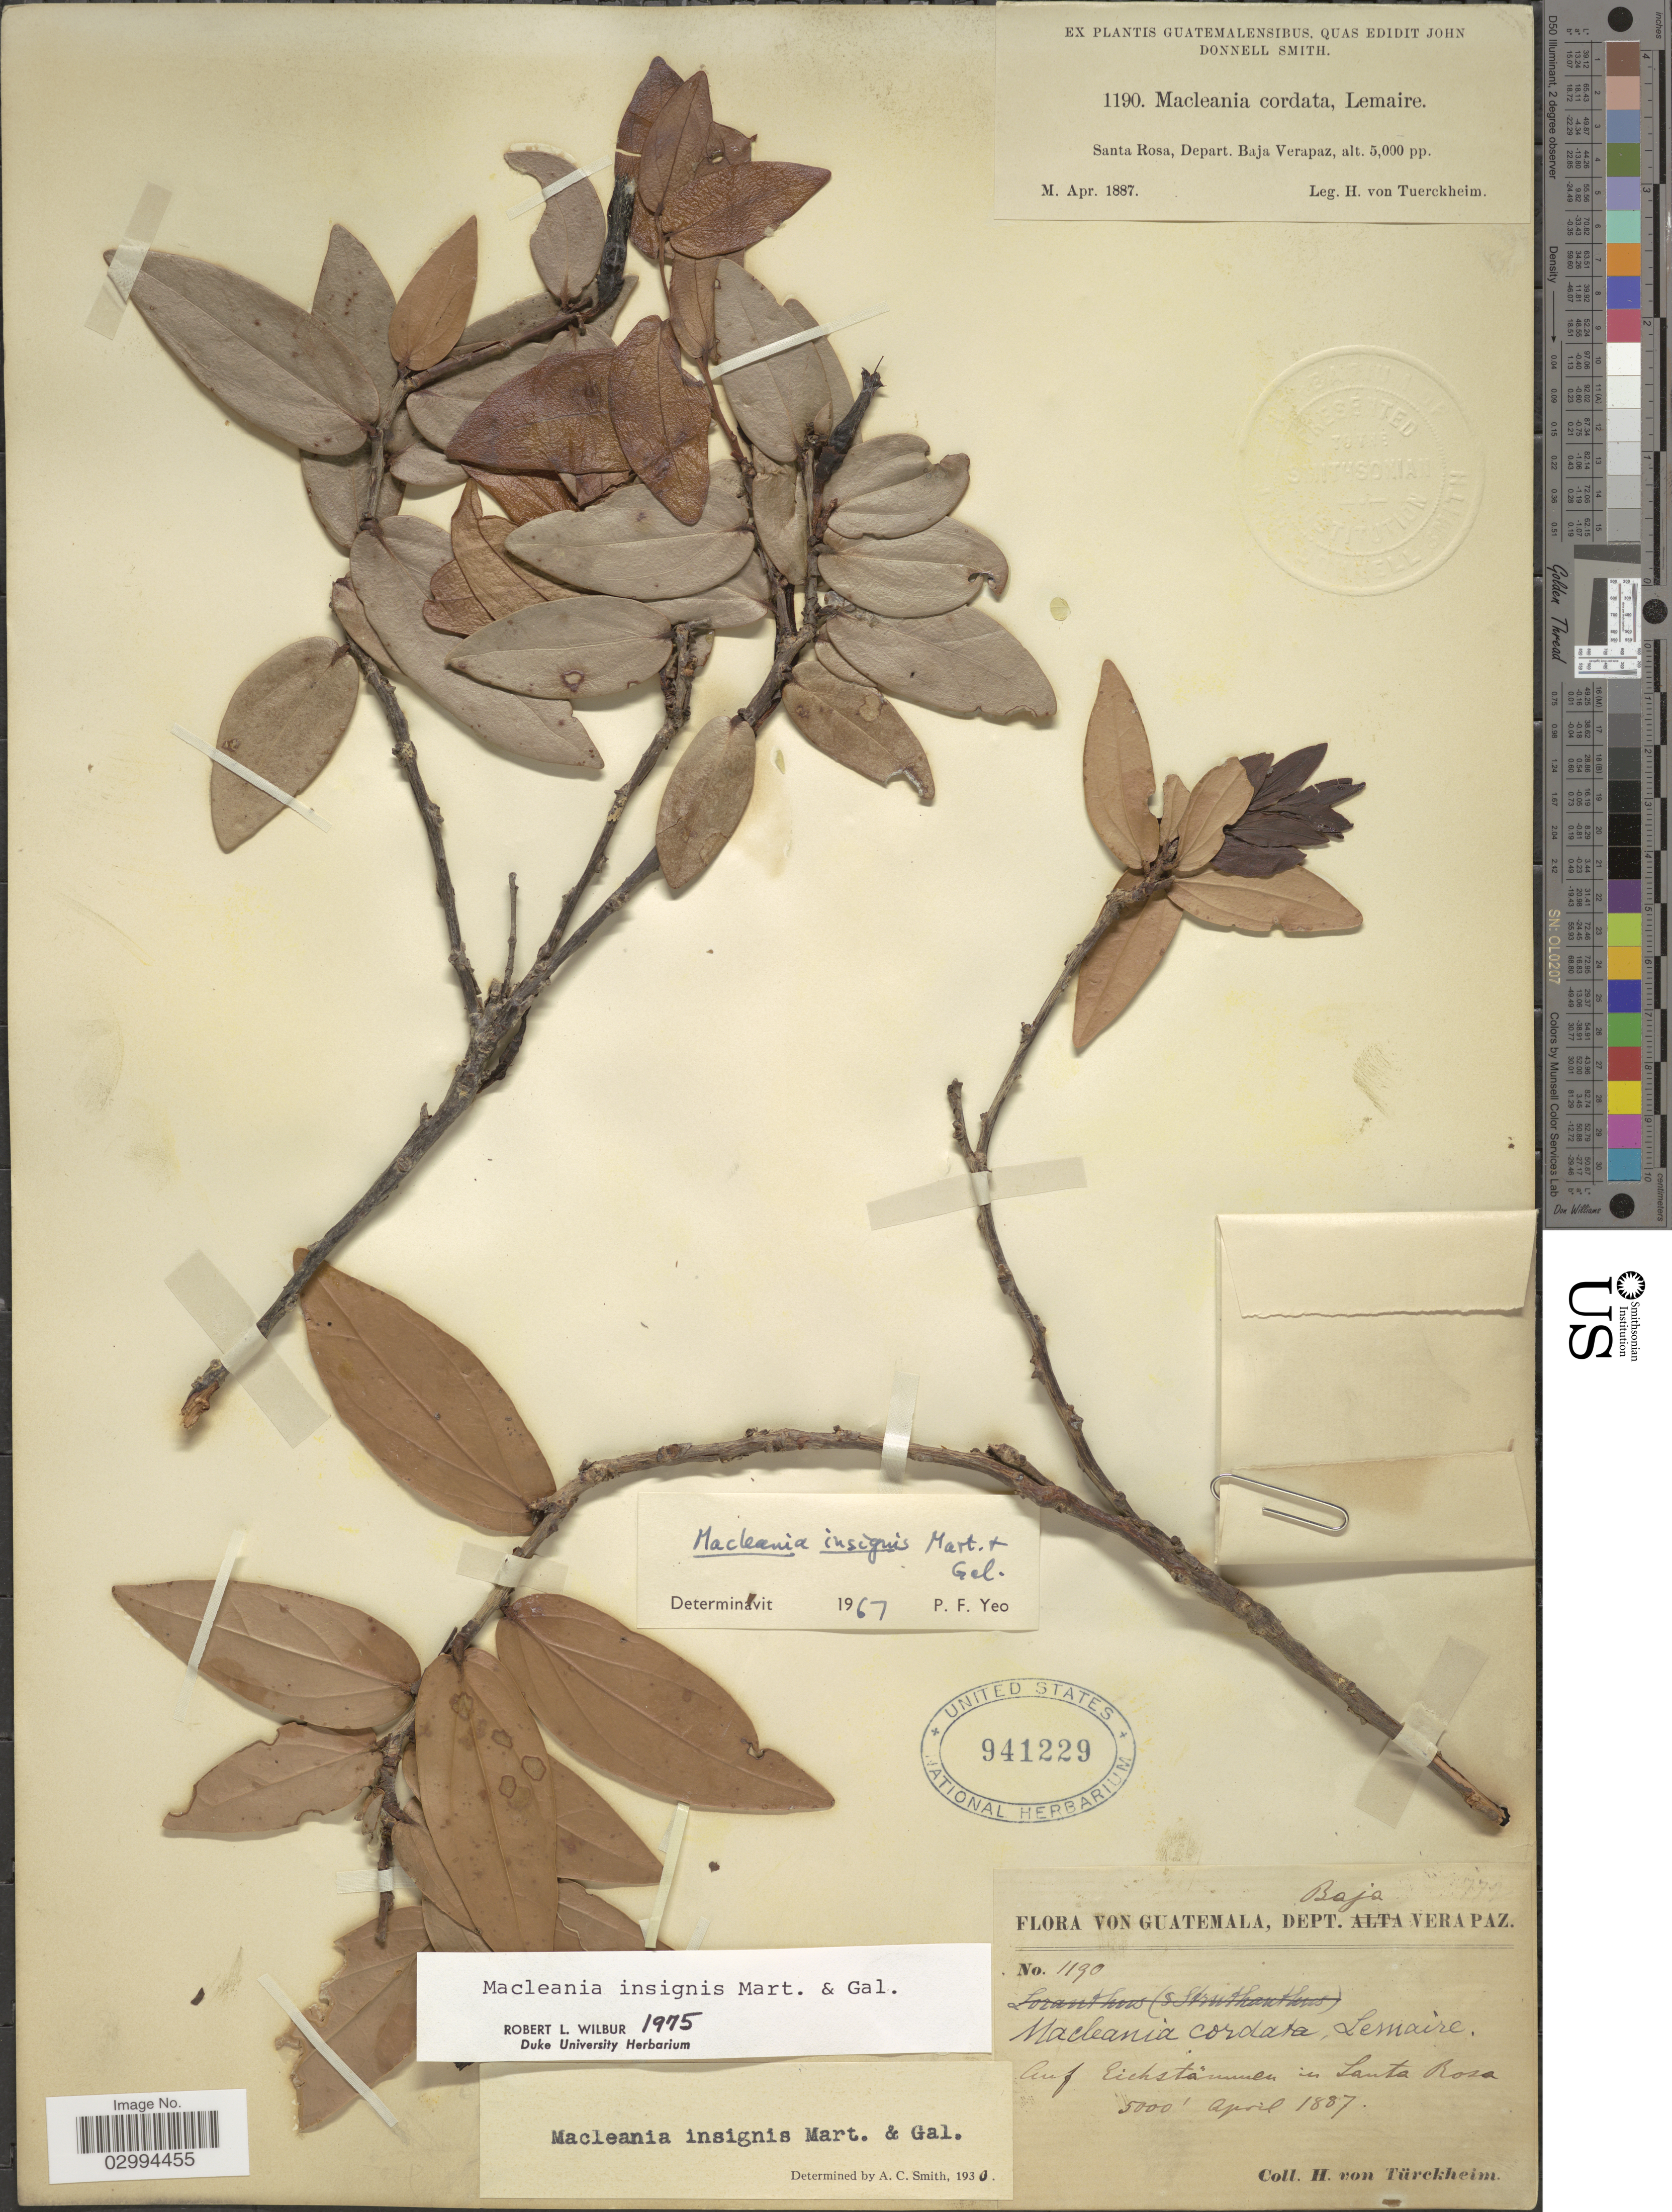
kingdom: Plantae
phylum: Tracheophyta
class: Magnoliopsida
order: Ericales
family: Ericaceae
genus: Macleania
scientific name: Macleania insignis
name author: M. Martens & Galeotti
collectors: H. von Türckheim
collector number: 1190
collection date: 1887-04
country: Guatemala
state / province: Baja Verapaz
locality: Dept. Baja Verapaz. Auf Eichstämmen in Santa Rosa.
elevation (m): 1524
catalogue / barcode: US 941229